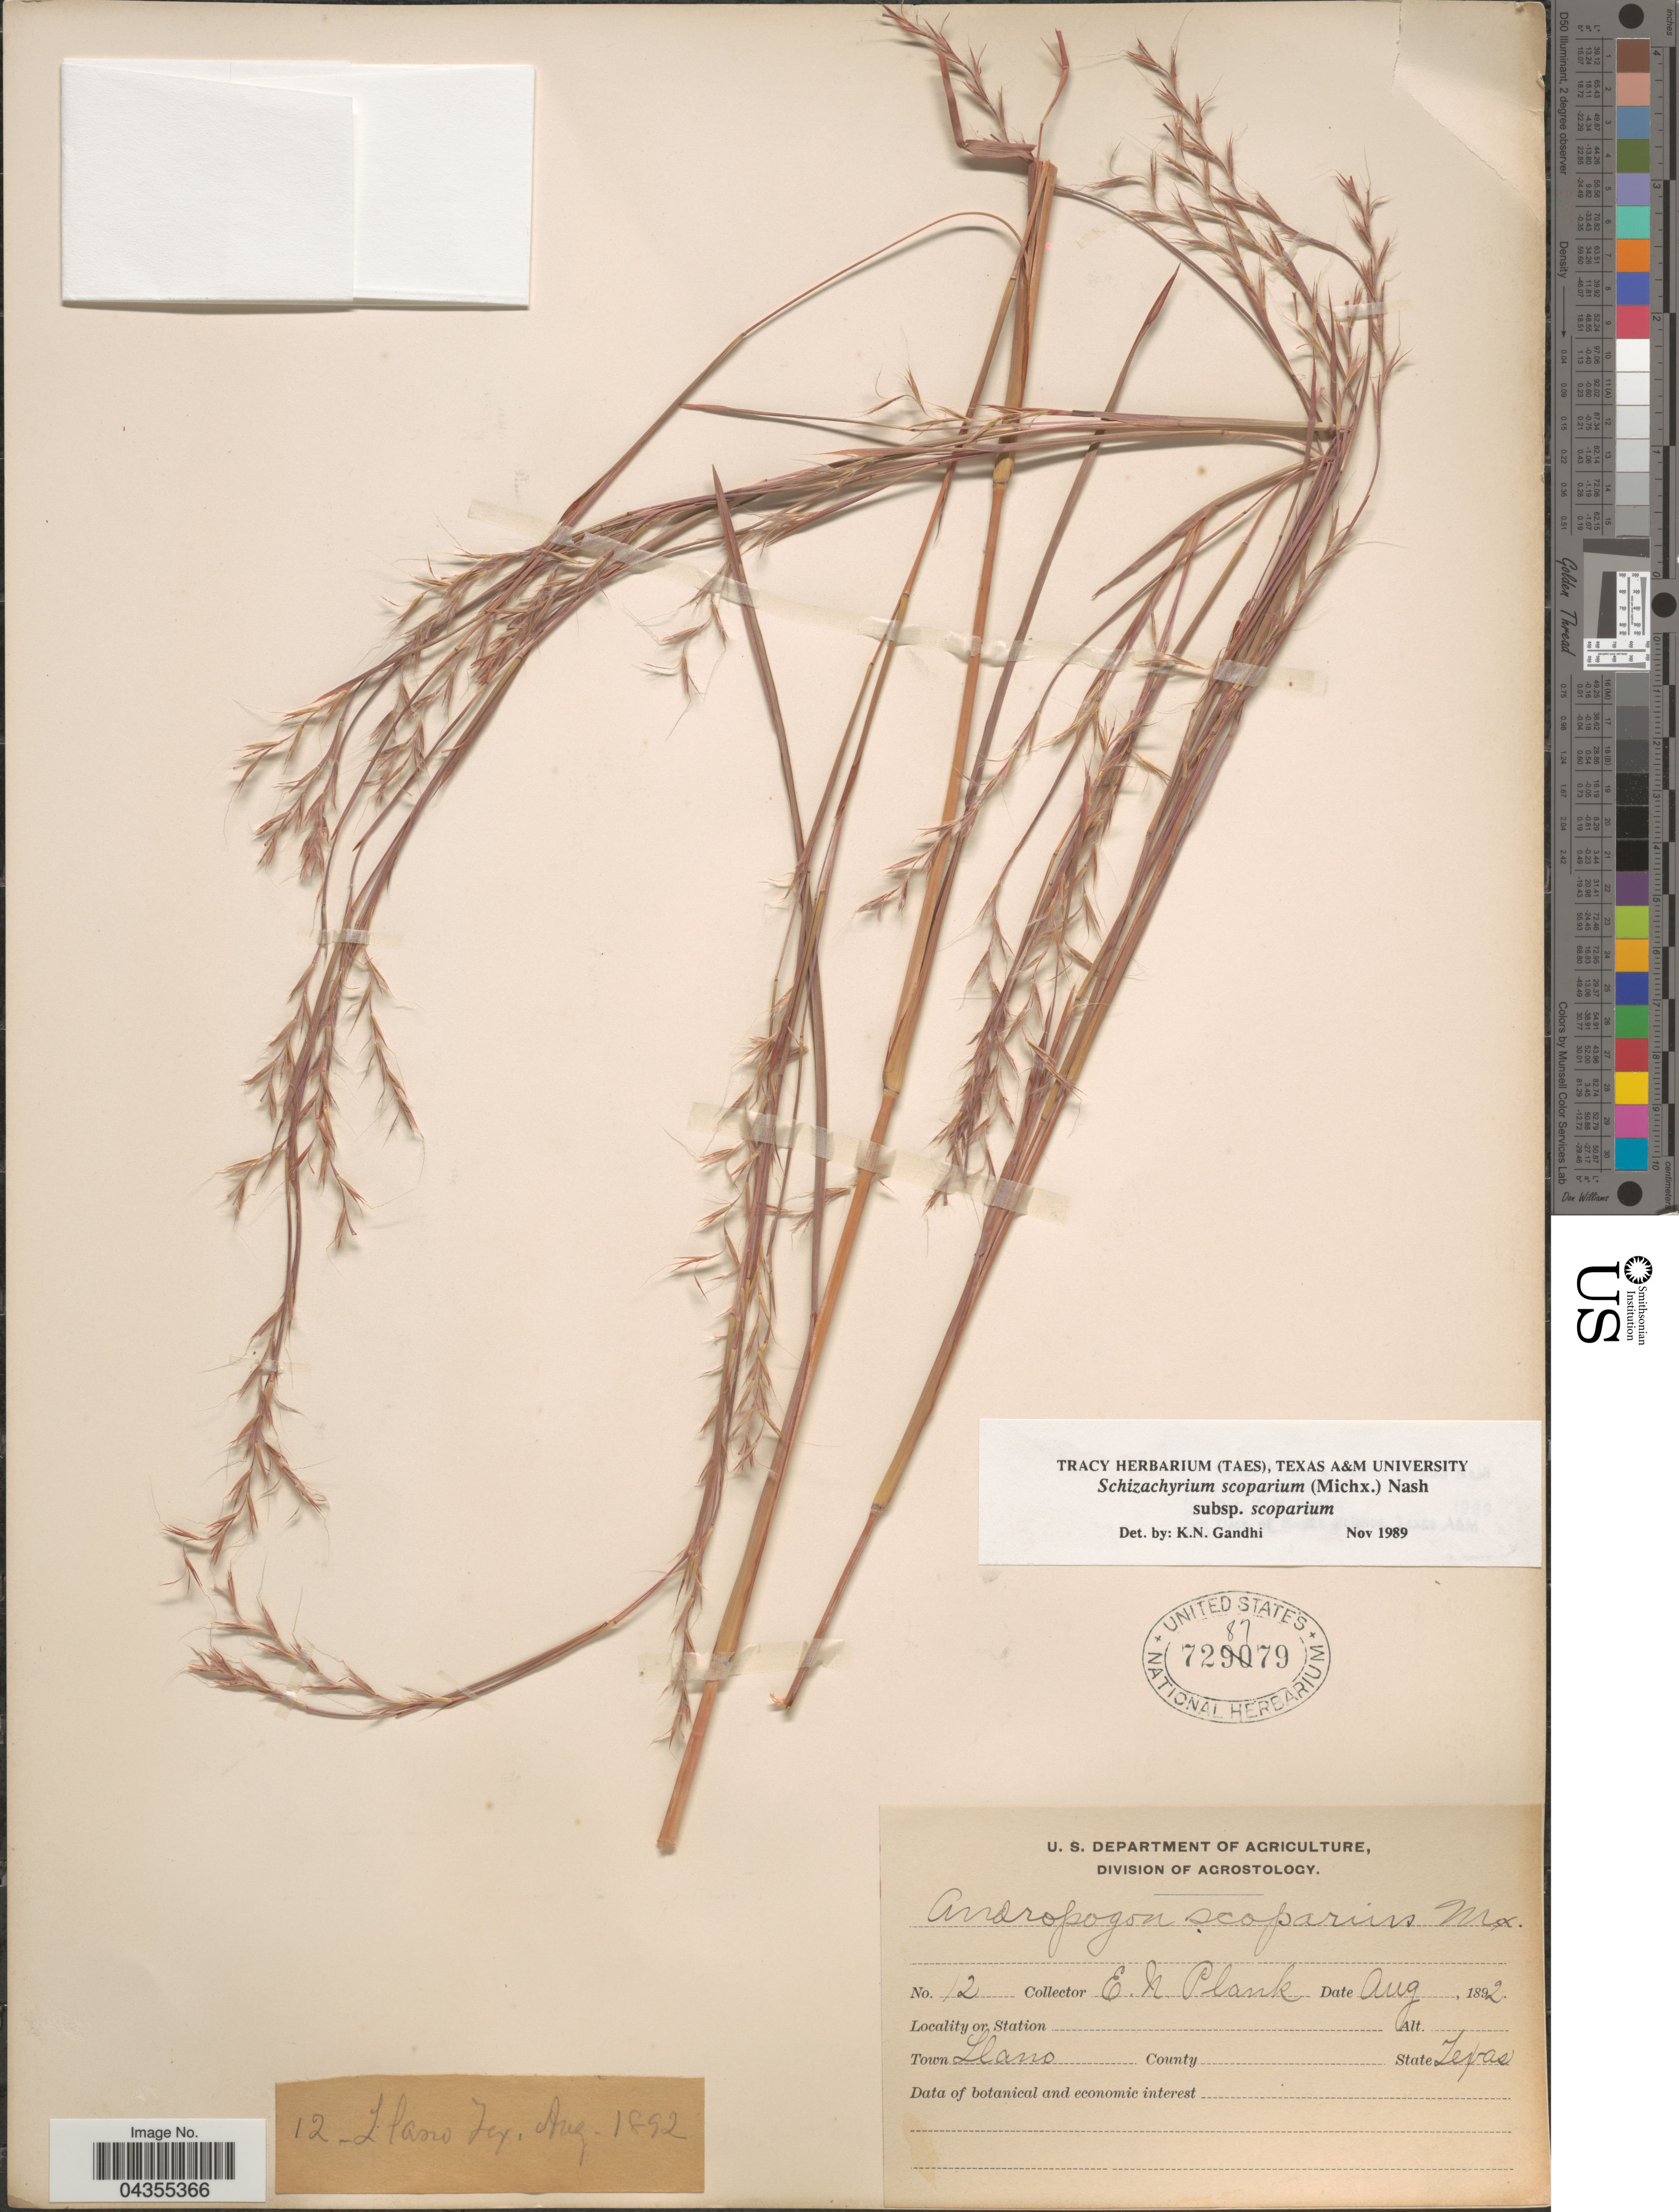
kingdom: Plantae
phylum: Tracheophyta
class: Liliopsida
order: Poales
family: Poaceae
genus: Schizachyrium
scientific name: Schizachyrium scoparium var. scoparium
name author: (Michx.) Nash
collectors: E. Plank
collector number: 12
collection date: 1892-08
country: United States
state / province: Texas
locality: Town Llano.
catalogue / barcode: US 728779